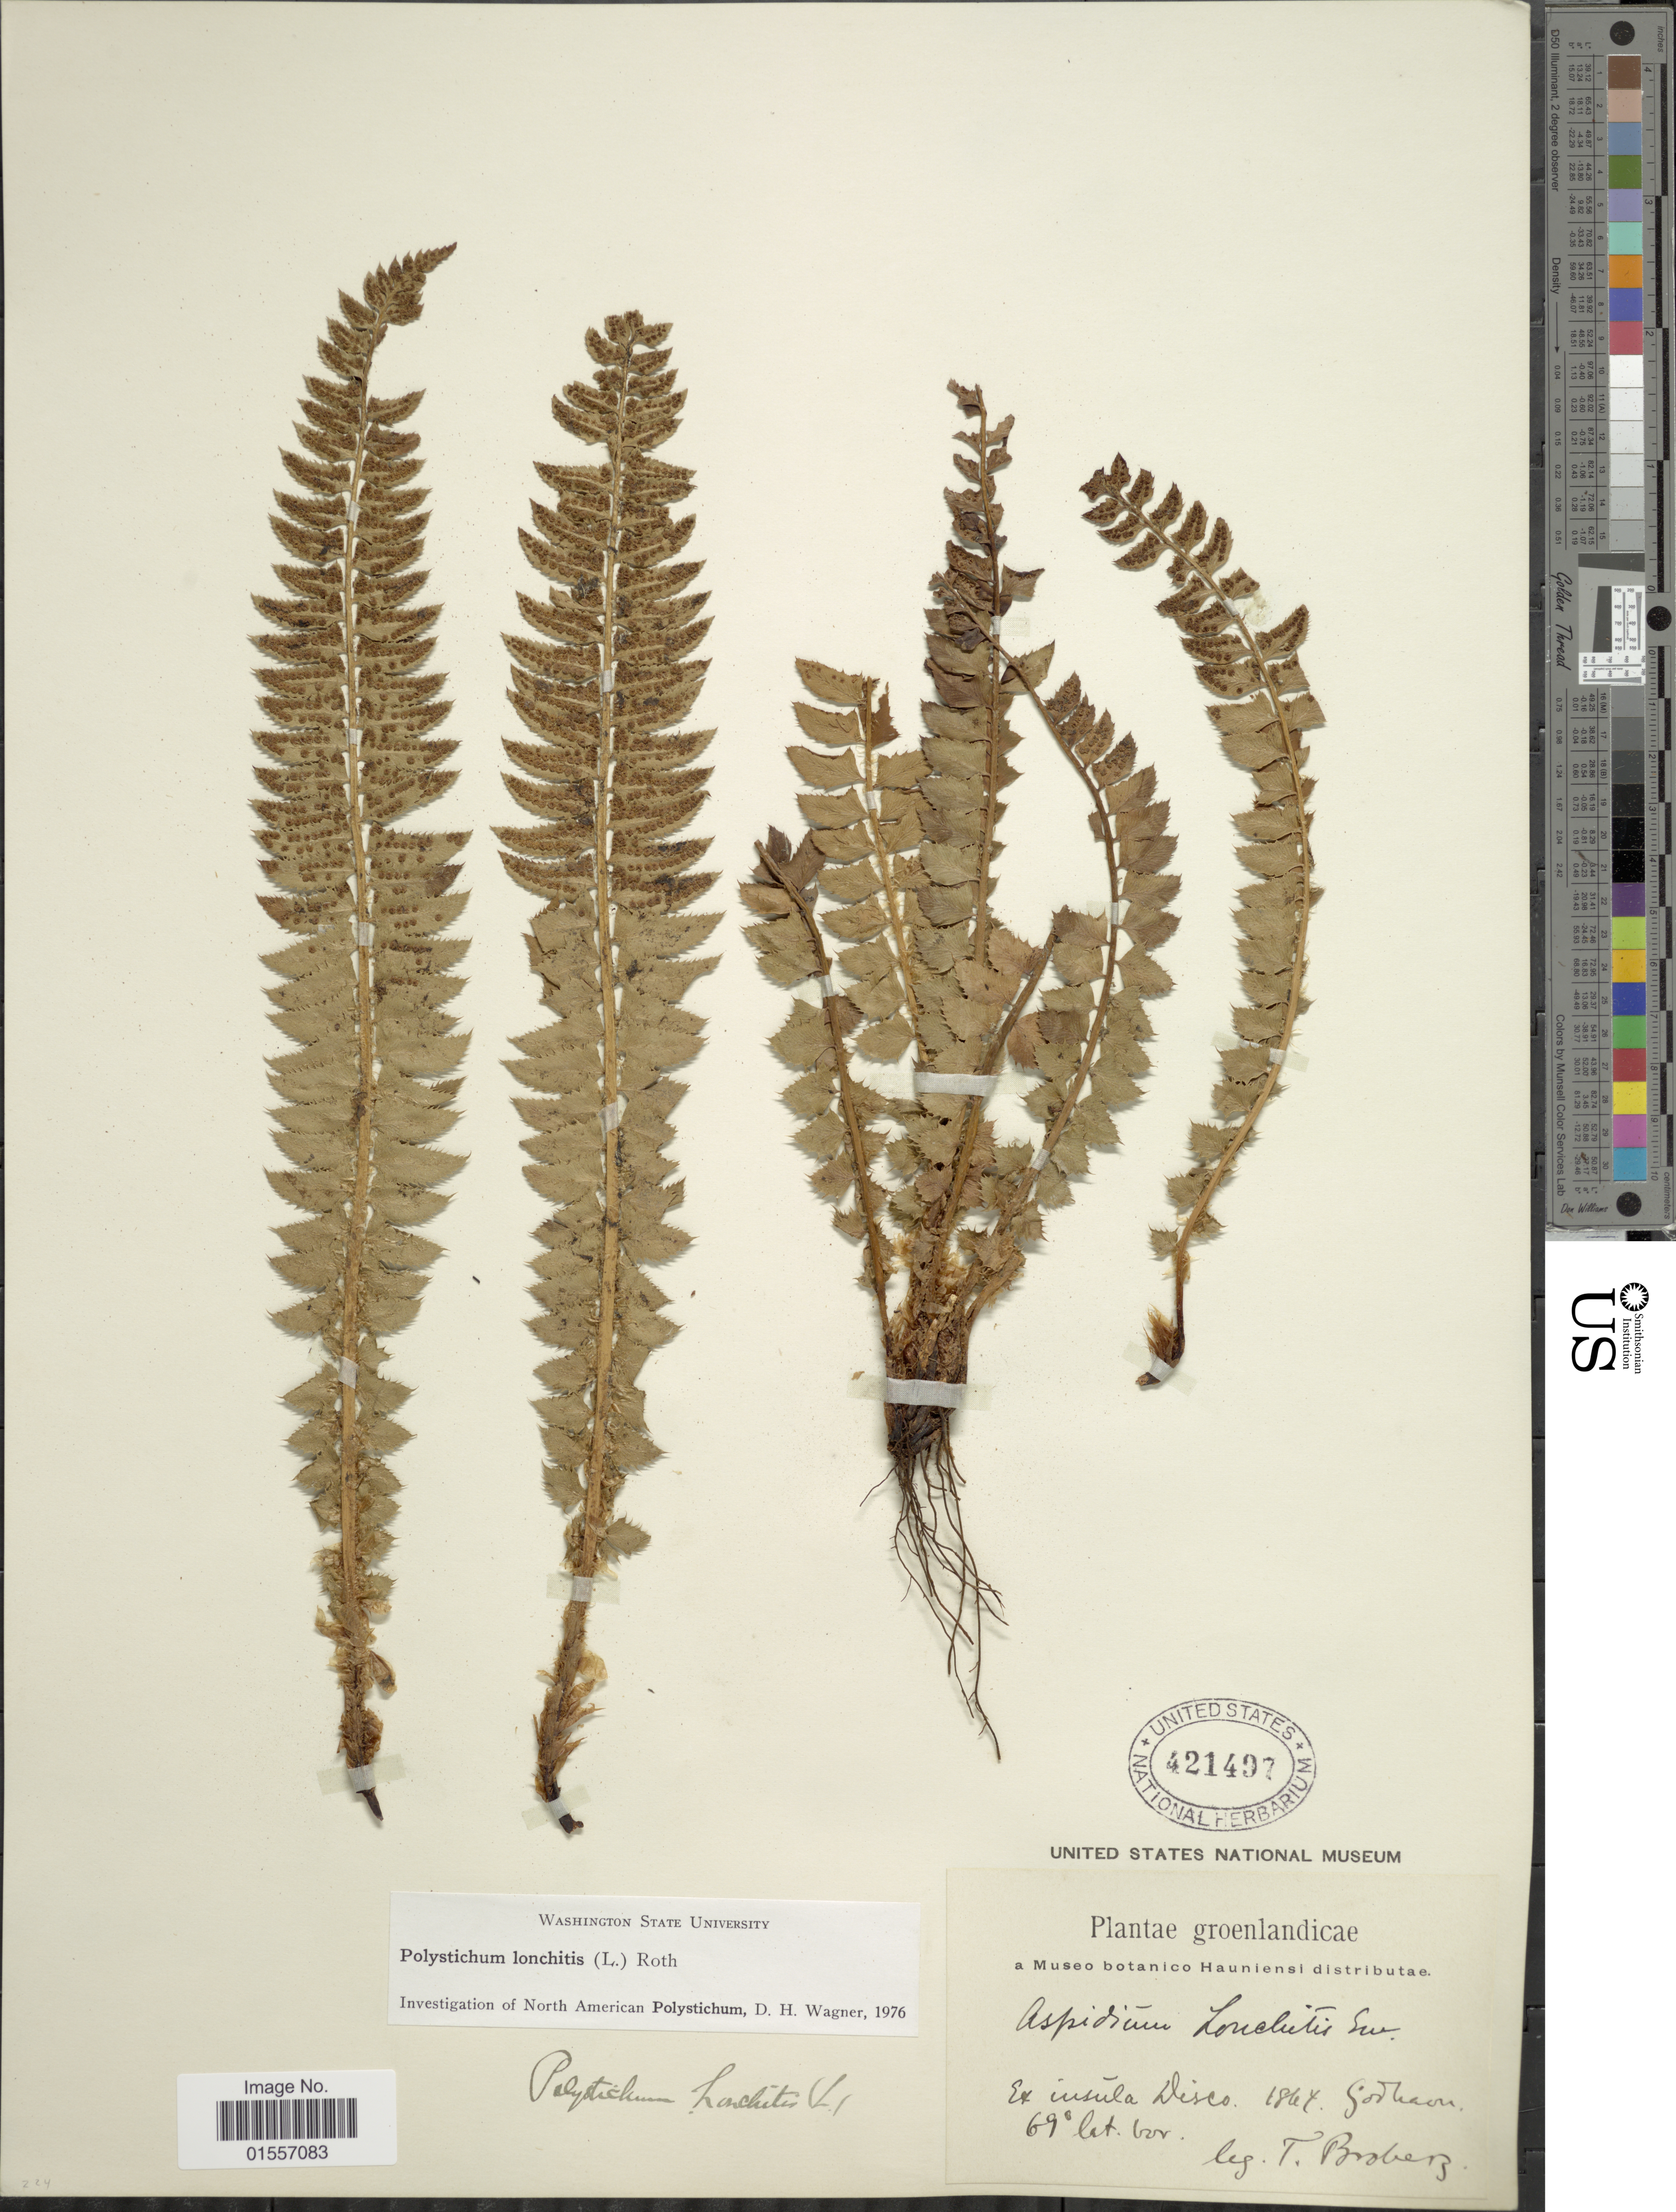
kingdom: Plantae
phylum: Tracheophyta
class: Polypodiopsida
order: Polypodiales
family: Dryopteridaceae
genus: Polystichum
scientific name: Polystichum lonchitis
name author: (Roth) L.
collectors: T. Broberg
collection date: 1864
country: Greenland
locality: Groenlandicae, Ex insula Disco, Godhavn.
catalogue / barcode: US 421497